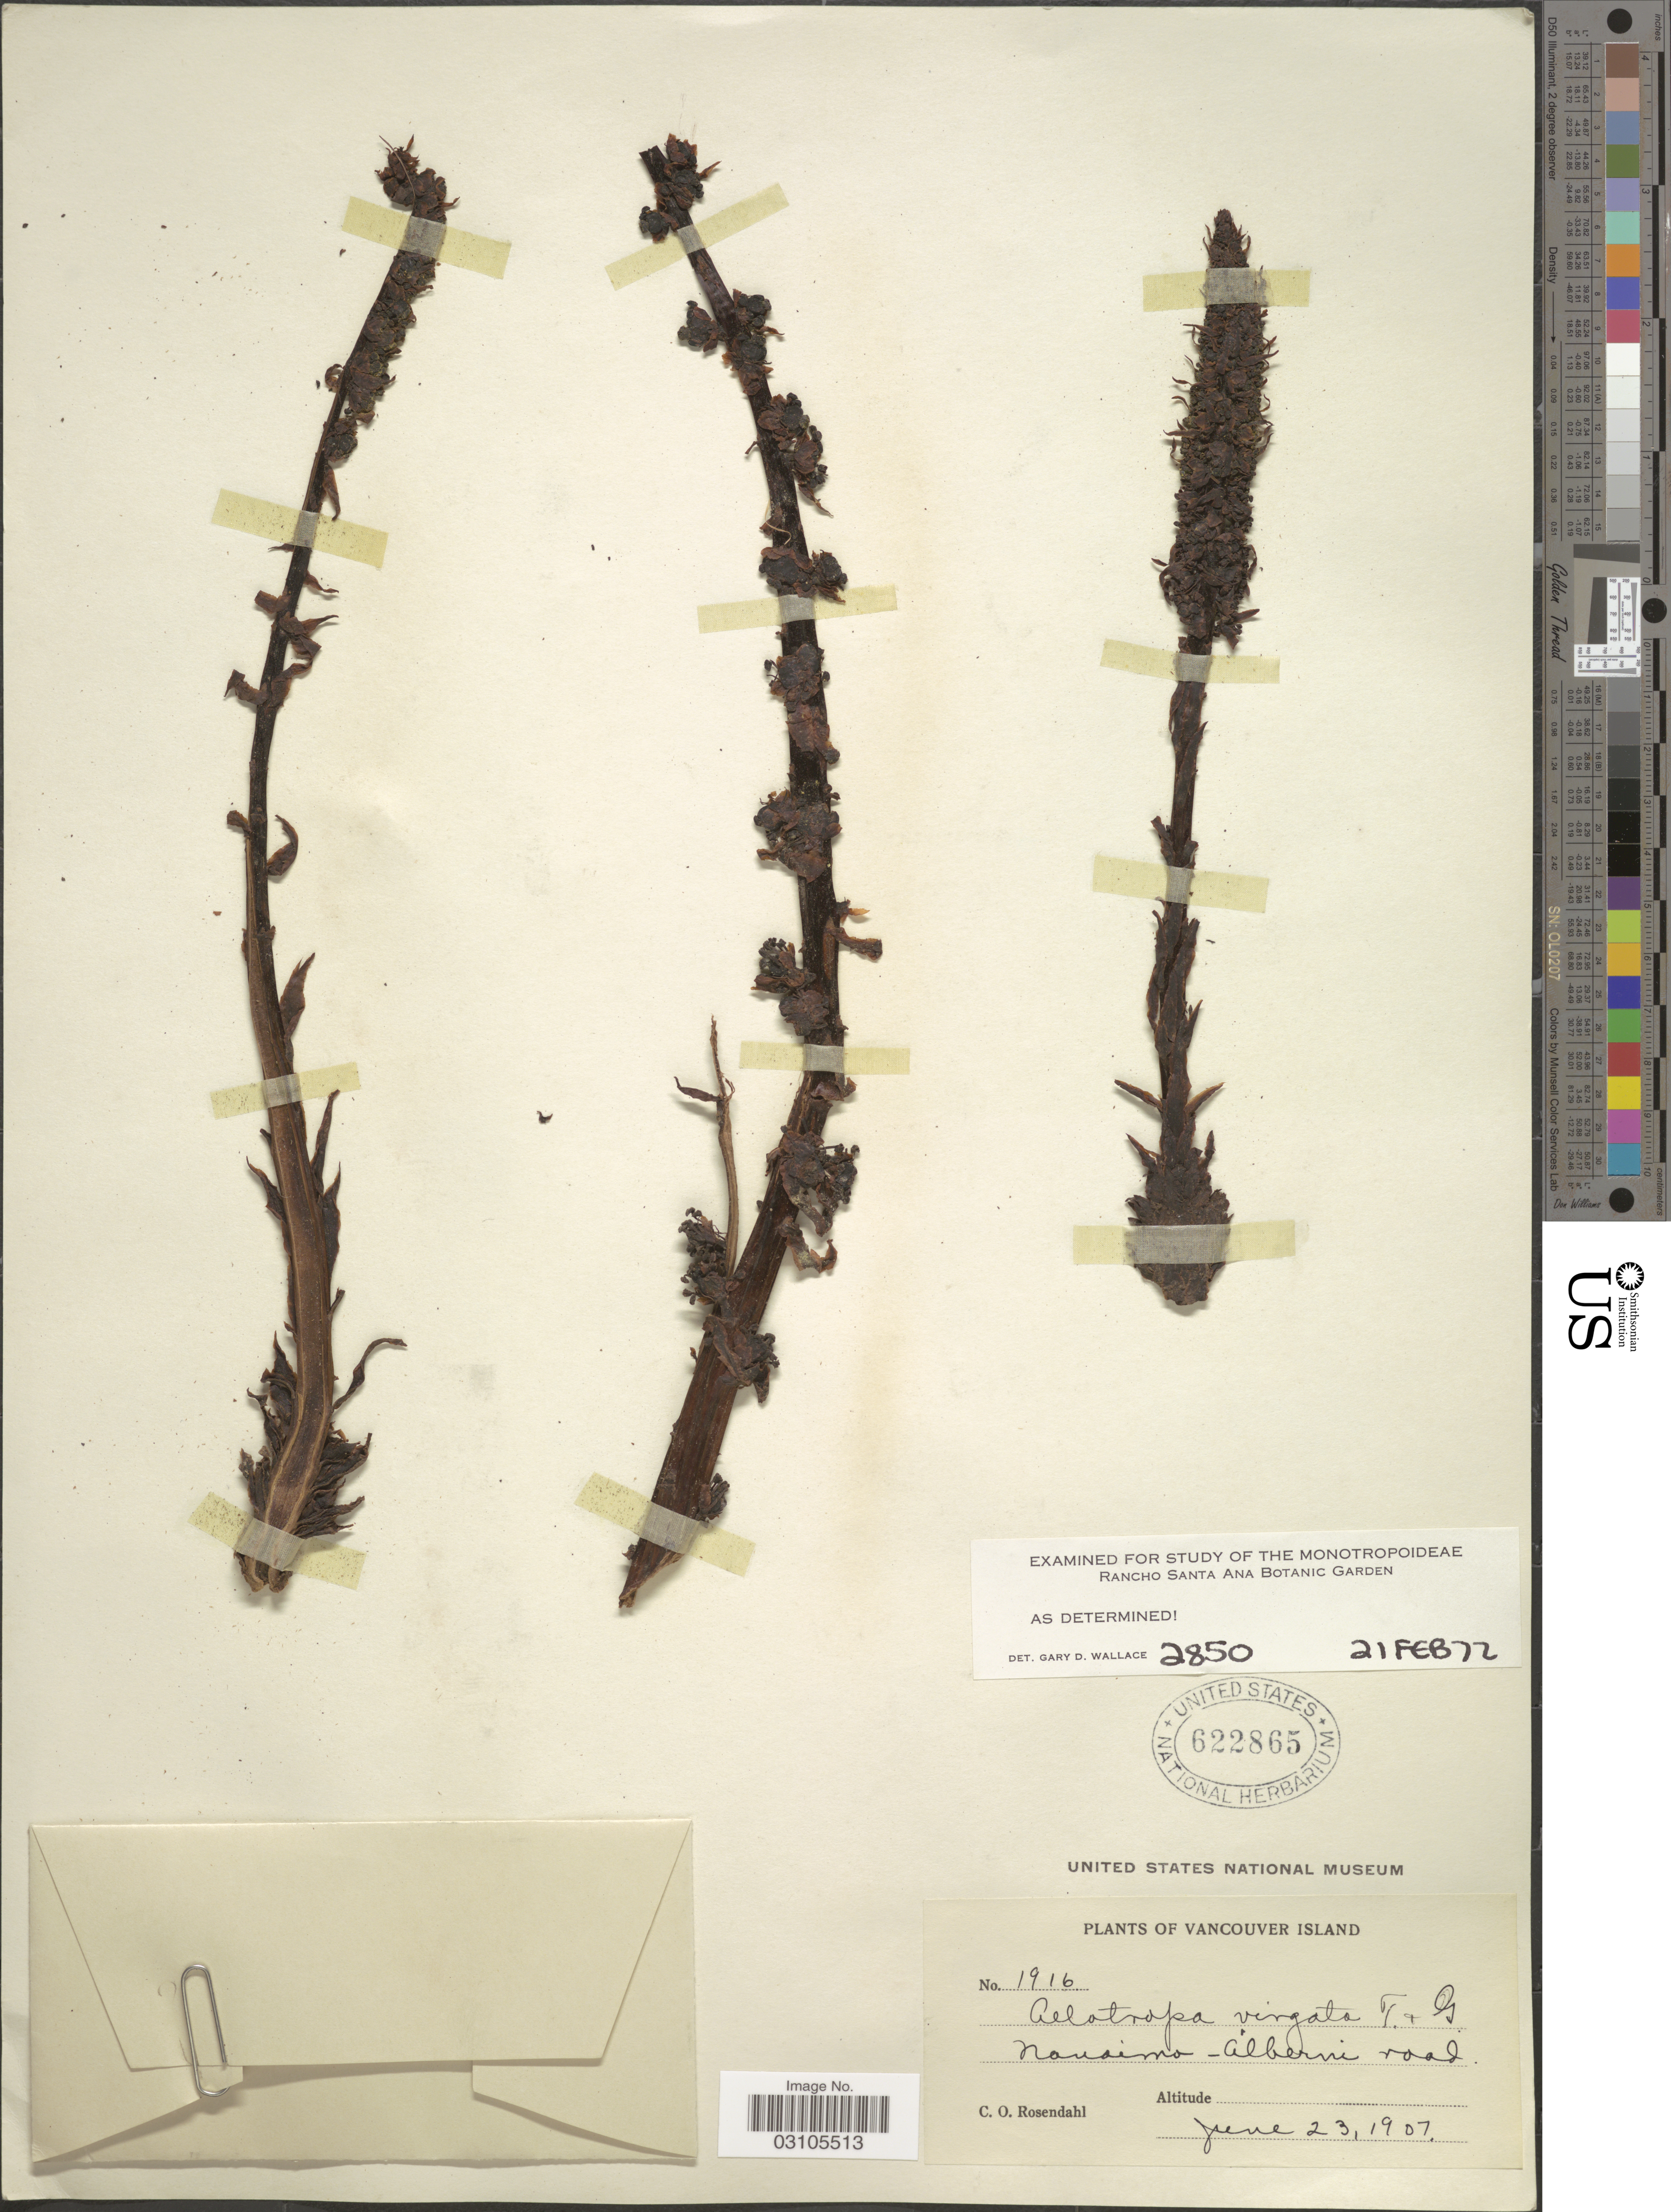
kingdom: Plantae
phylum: Tracheophyta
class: Magnoliopsida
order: Ericales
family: Ericaceae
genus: Allotropa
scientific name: Allotropa virgata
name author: Torr. & A. Gray ex A. Gray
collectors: C. O. Rosendahl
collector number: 1916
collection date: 1907-06-23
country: Canada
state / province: British Columbia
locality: Vancouver Island. Nouaimo - Alberni road.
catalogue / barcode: US 622865